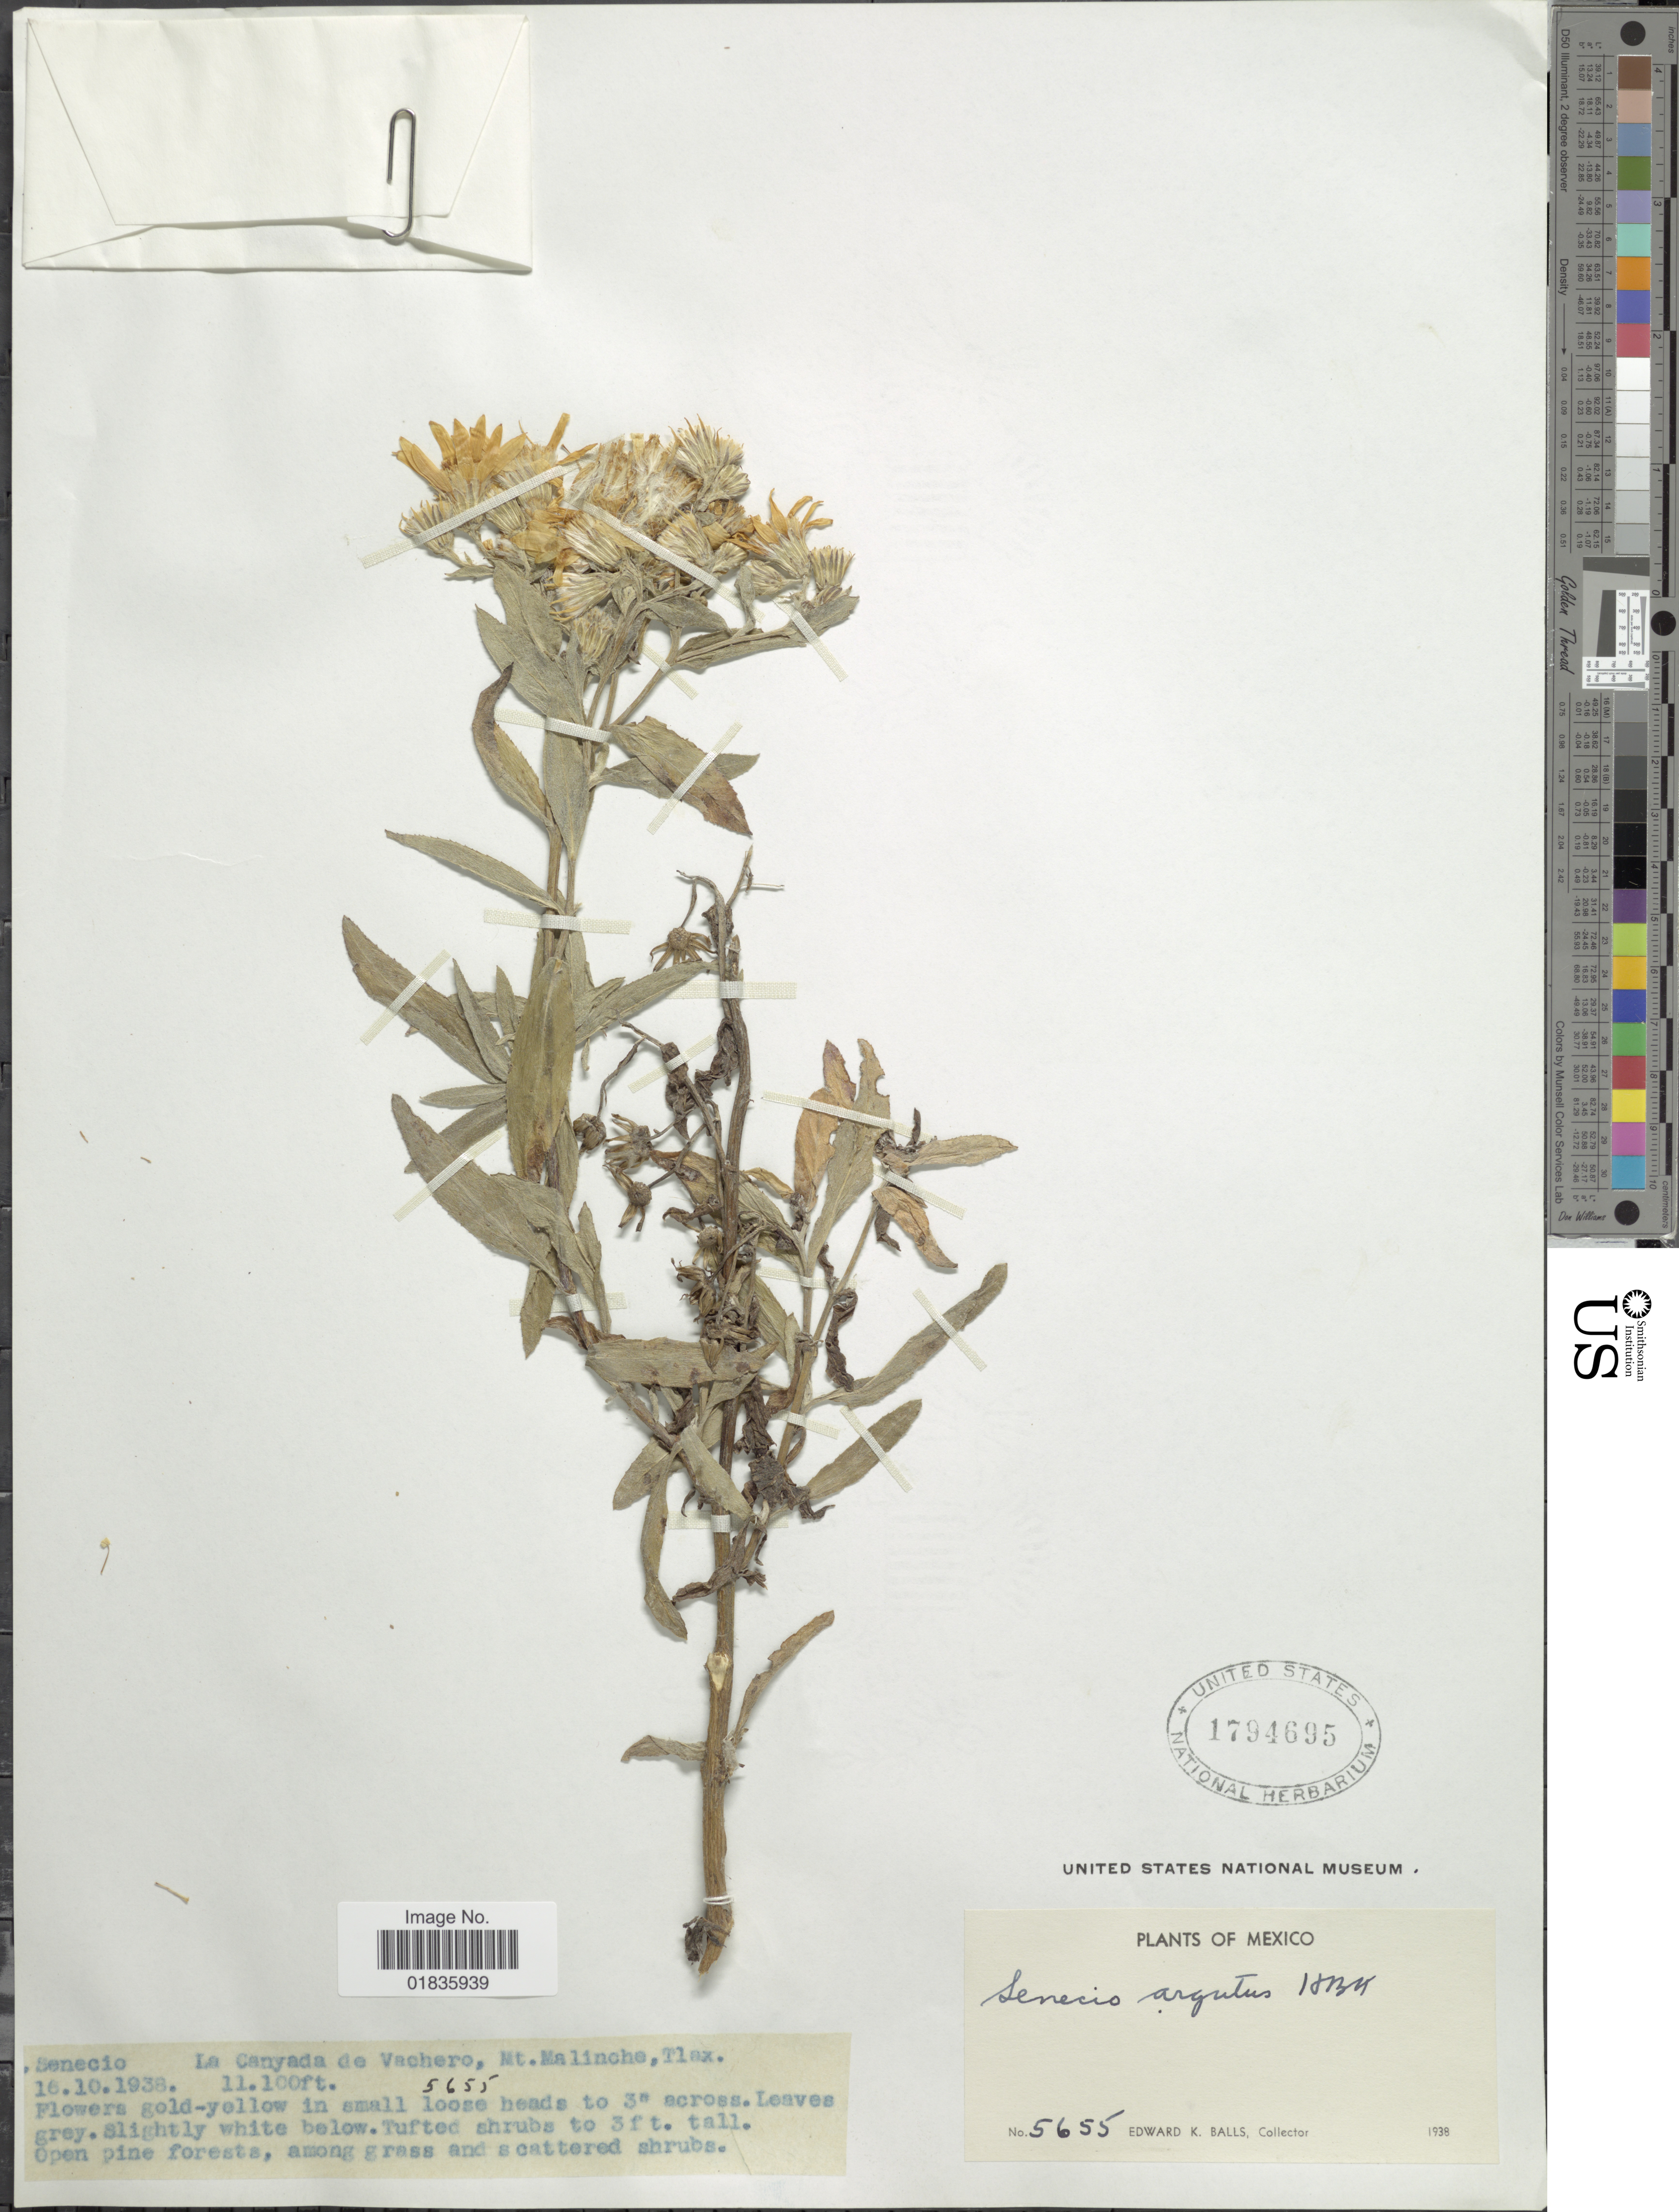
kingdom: Plantae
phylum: Tracheophyta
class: Magnoliopsida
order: Asterales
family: Asteraceae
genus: Senecio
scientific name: Senecio argutus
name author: Kunth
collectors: E. K. Balls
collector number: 5655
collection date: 1938-10-16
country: Mexico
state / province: Tlaxcala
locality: La Canyada de Vachero, Mt. Malinche.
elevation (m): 3383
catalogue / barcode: US 1794695